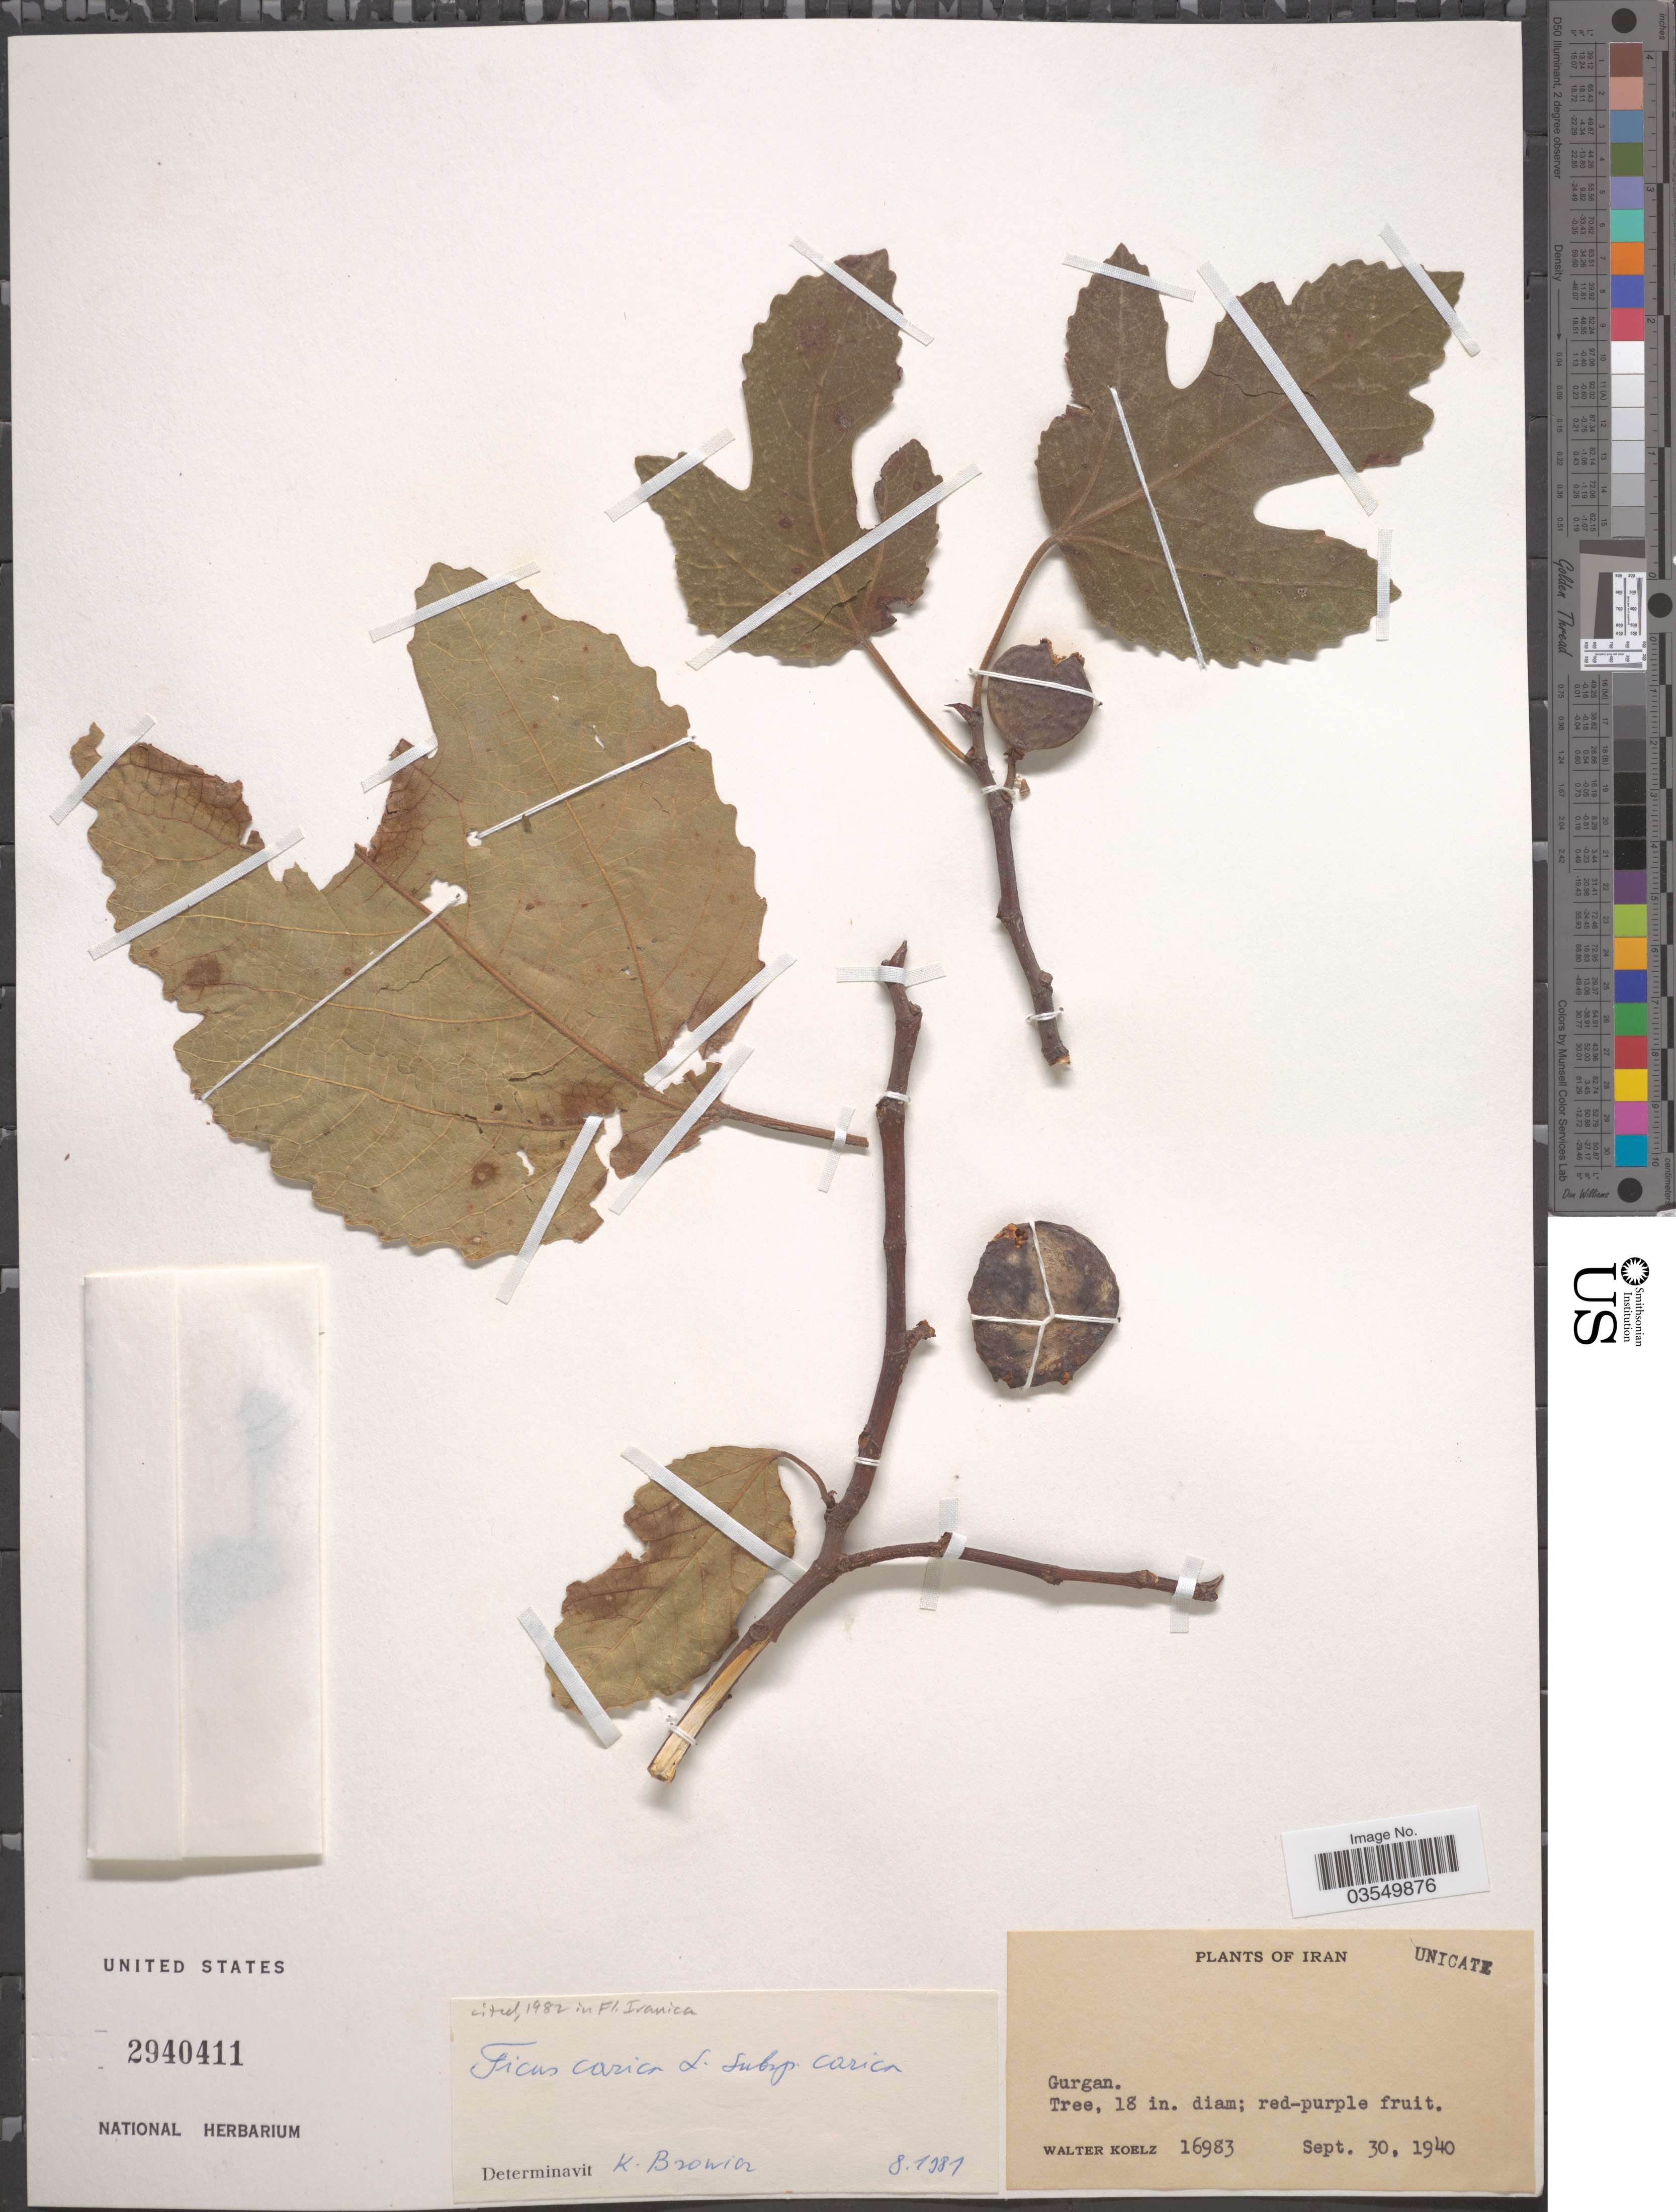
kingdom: Plantae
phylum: Tracheophyta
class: Magnoliopsida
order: Rosales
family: Moraceae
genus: Ficus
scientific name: Ficus carica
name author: L.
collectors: W. N. Koelz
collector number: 16983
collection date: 1940-09-30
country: Iran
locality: Gurgan.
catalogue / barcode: US 2940411